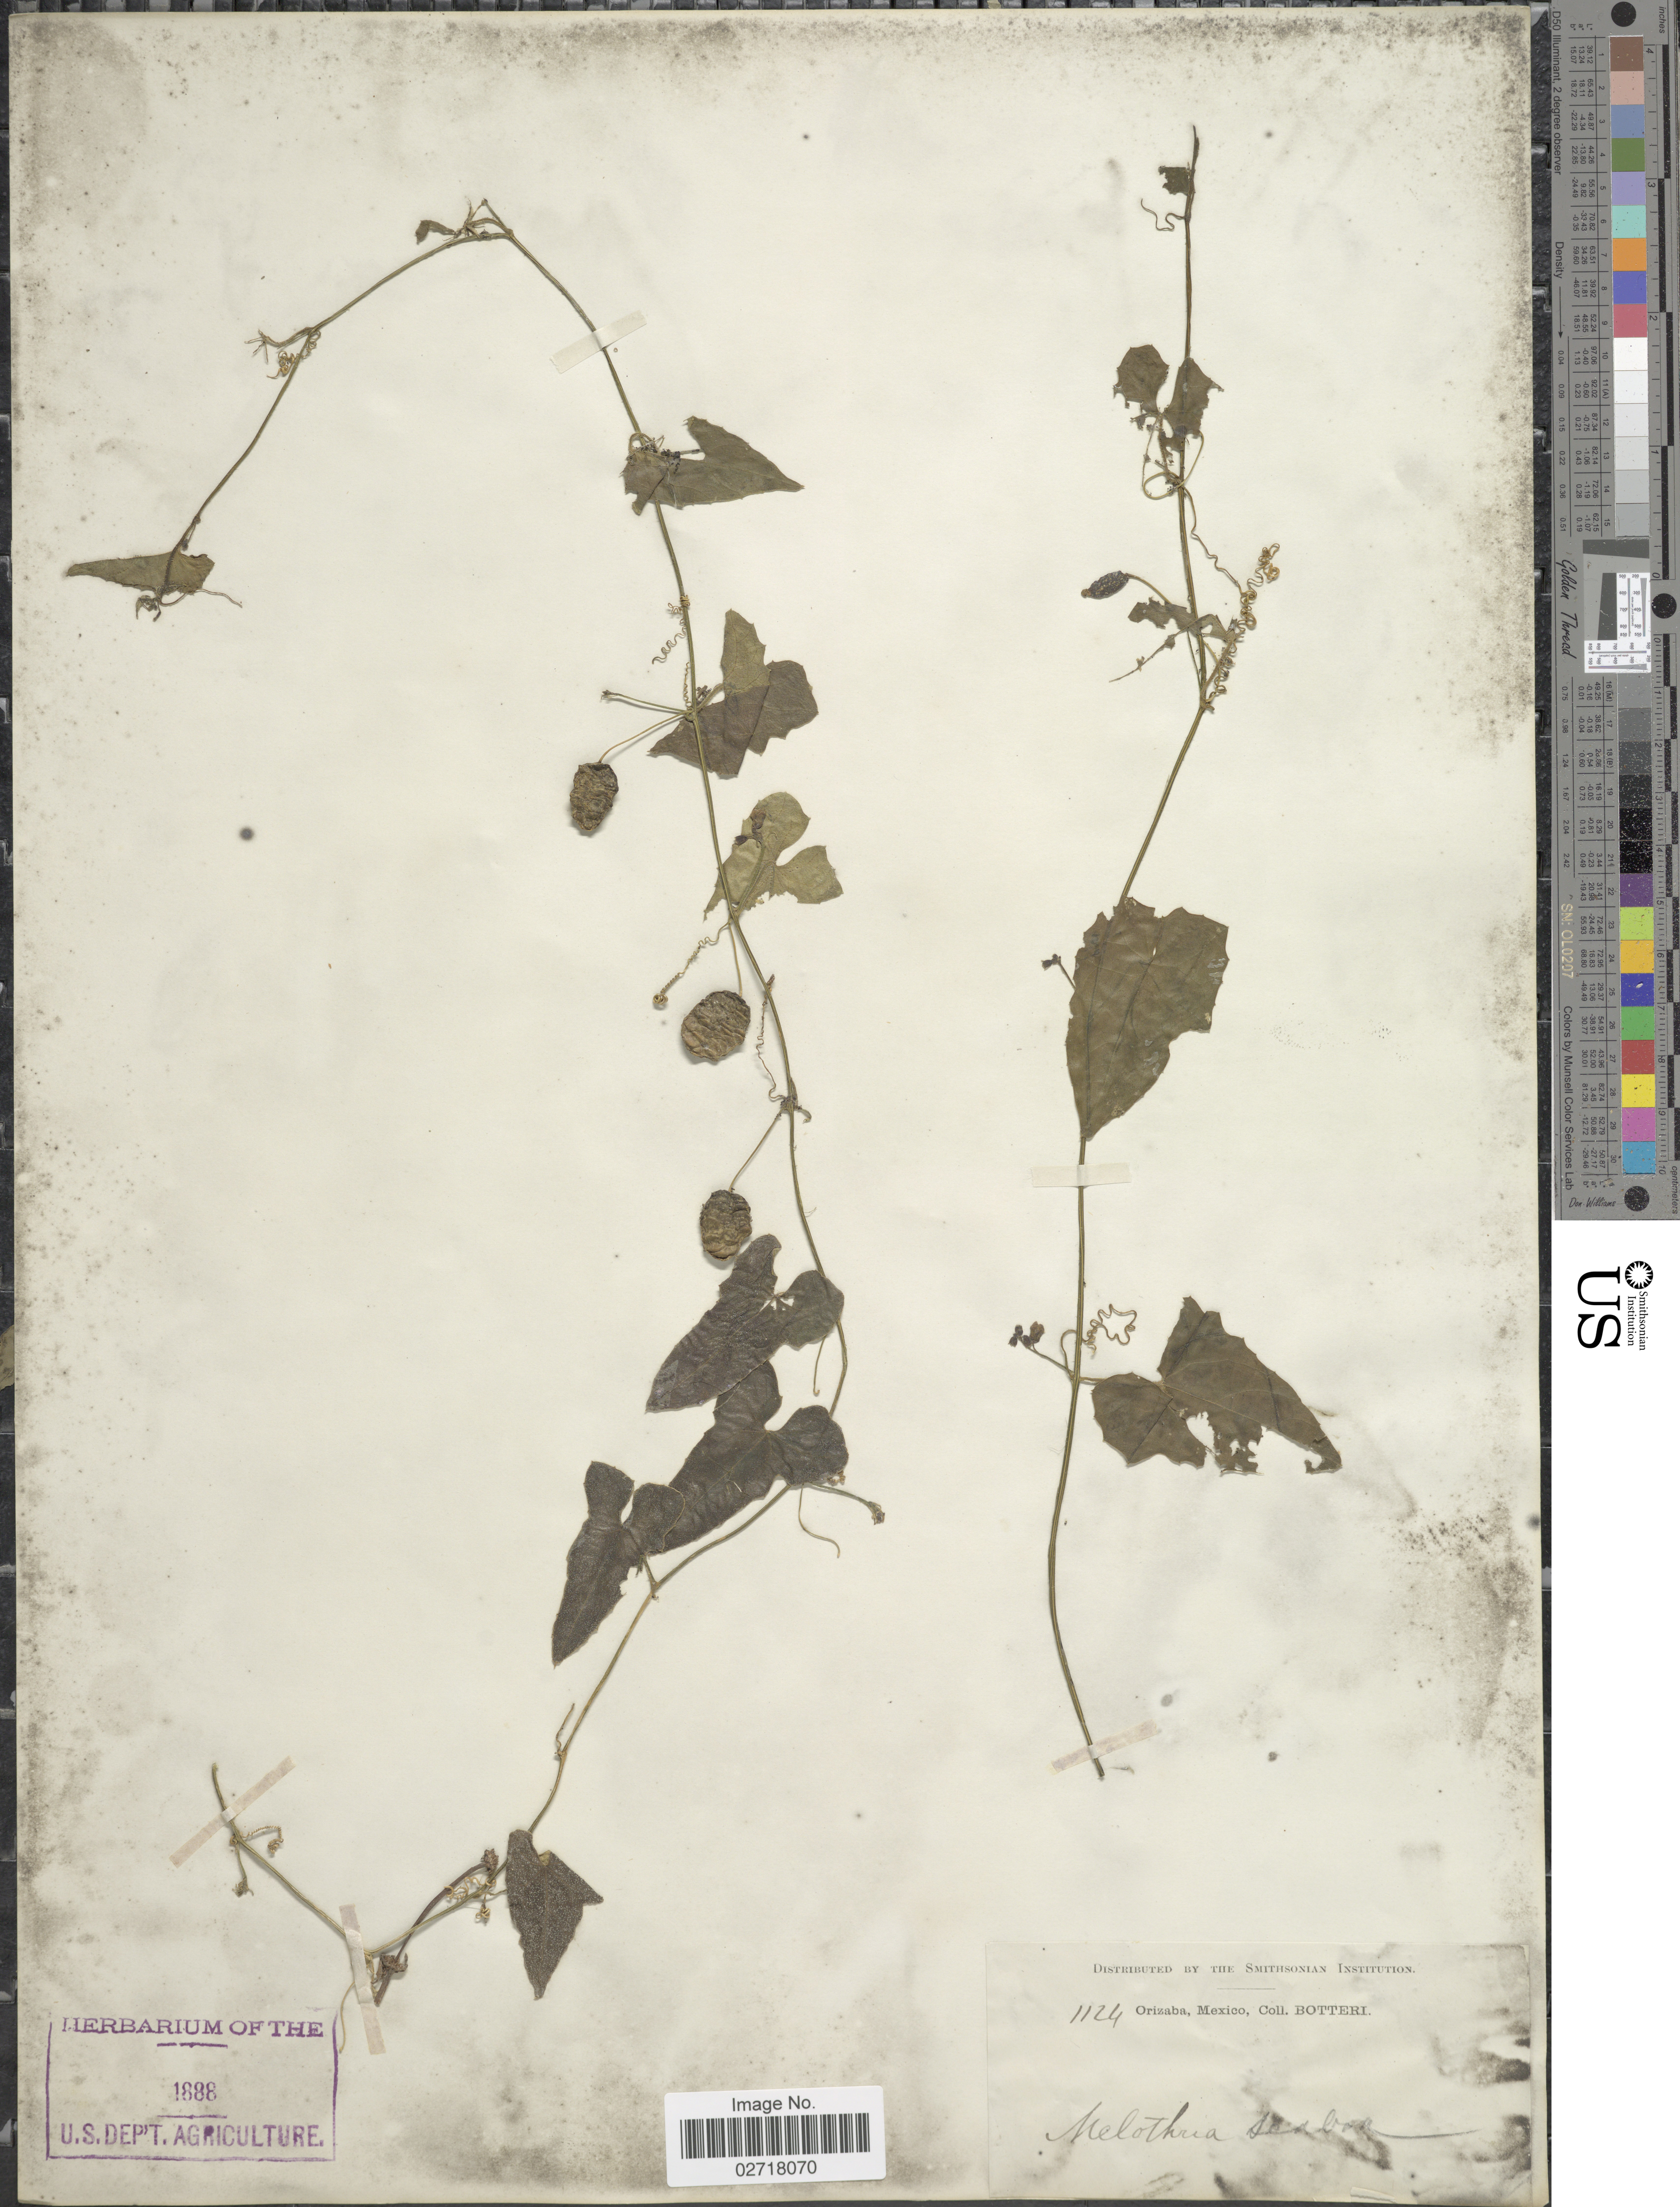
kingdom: Plantae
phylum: Tracheophyta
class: Magnoliopsida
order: Cucurbitales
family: Cucurbitaceae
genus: Melothria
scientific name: Melothria pendula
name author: L.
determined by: U.S. National Herbarium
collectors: -. Botteri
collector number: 1124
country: Mexico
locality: Orizaba